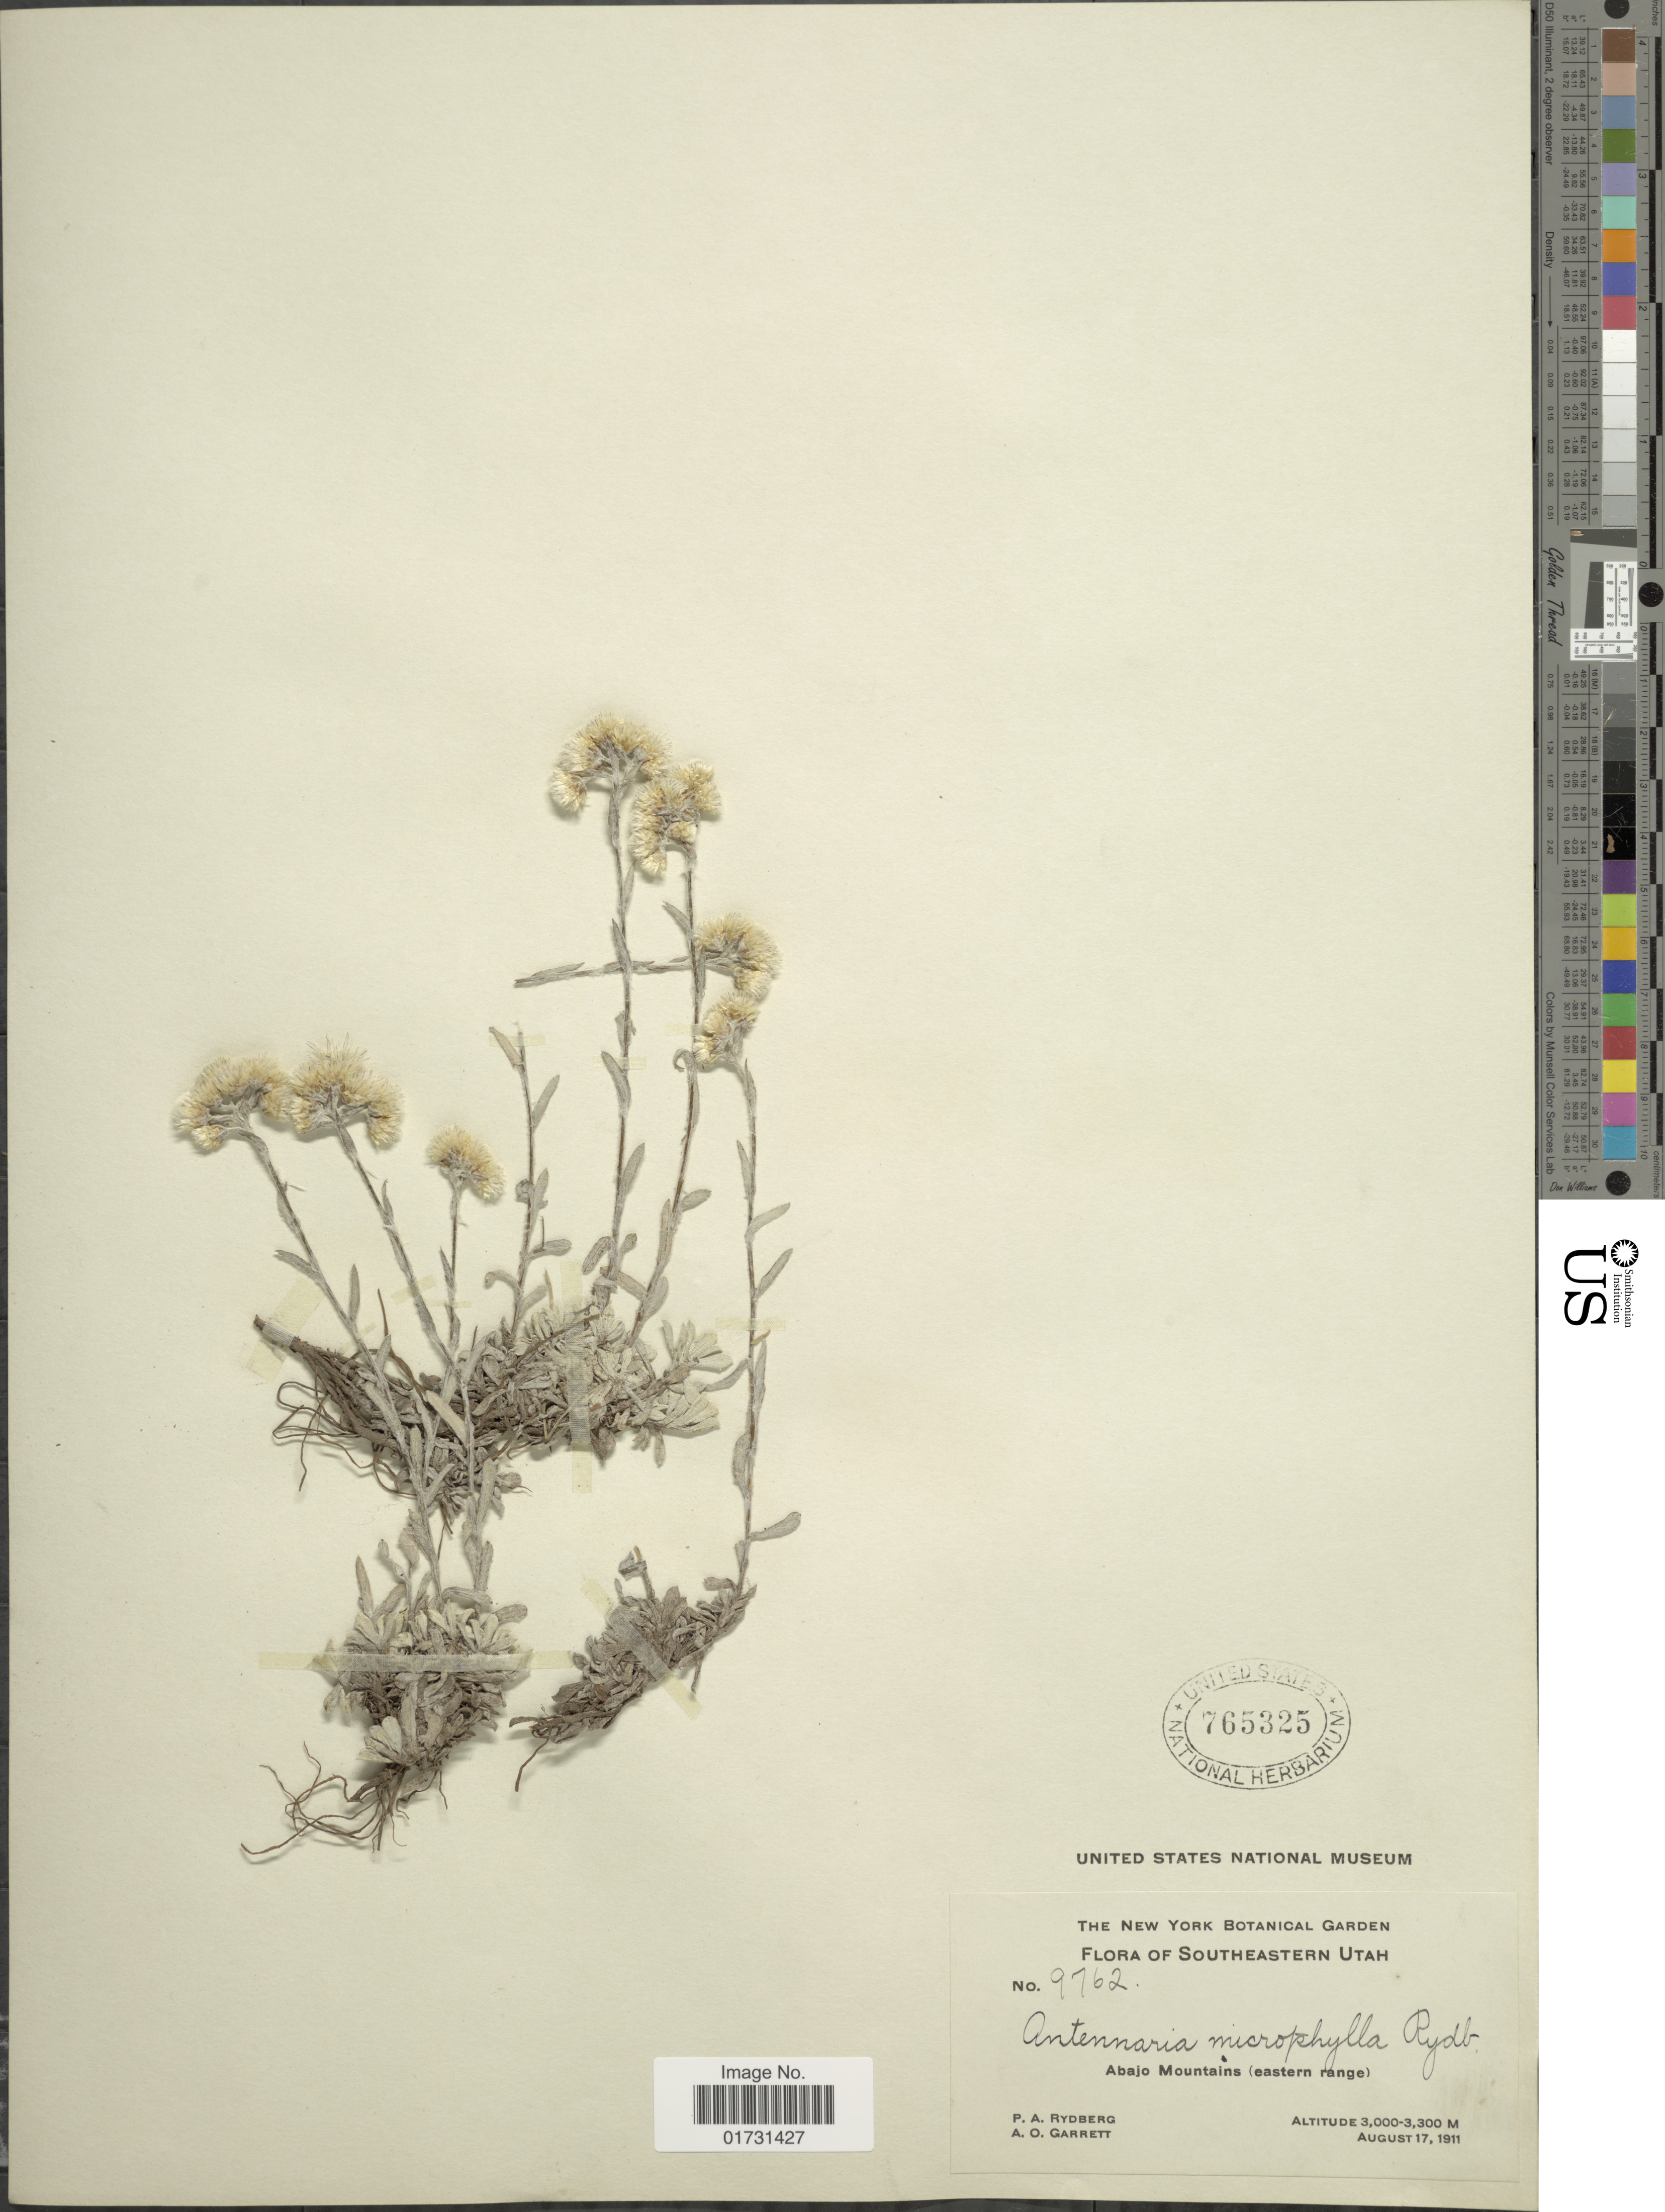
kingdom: Plantae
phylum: Tracheophyta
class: Magnoliopsida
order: Asterales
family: Asteraceae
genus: Antennaria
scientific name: Antennaria microphylla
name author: Rydb.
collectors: P. A. Rydberg & A. O. Garrett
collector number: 9762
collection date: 1911-08-17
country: United States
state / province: Utah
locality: Southeastern Utah, Abajo Mountains (eastern range)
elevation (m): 3000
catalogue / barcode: US 765325